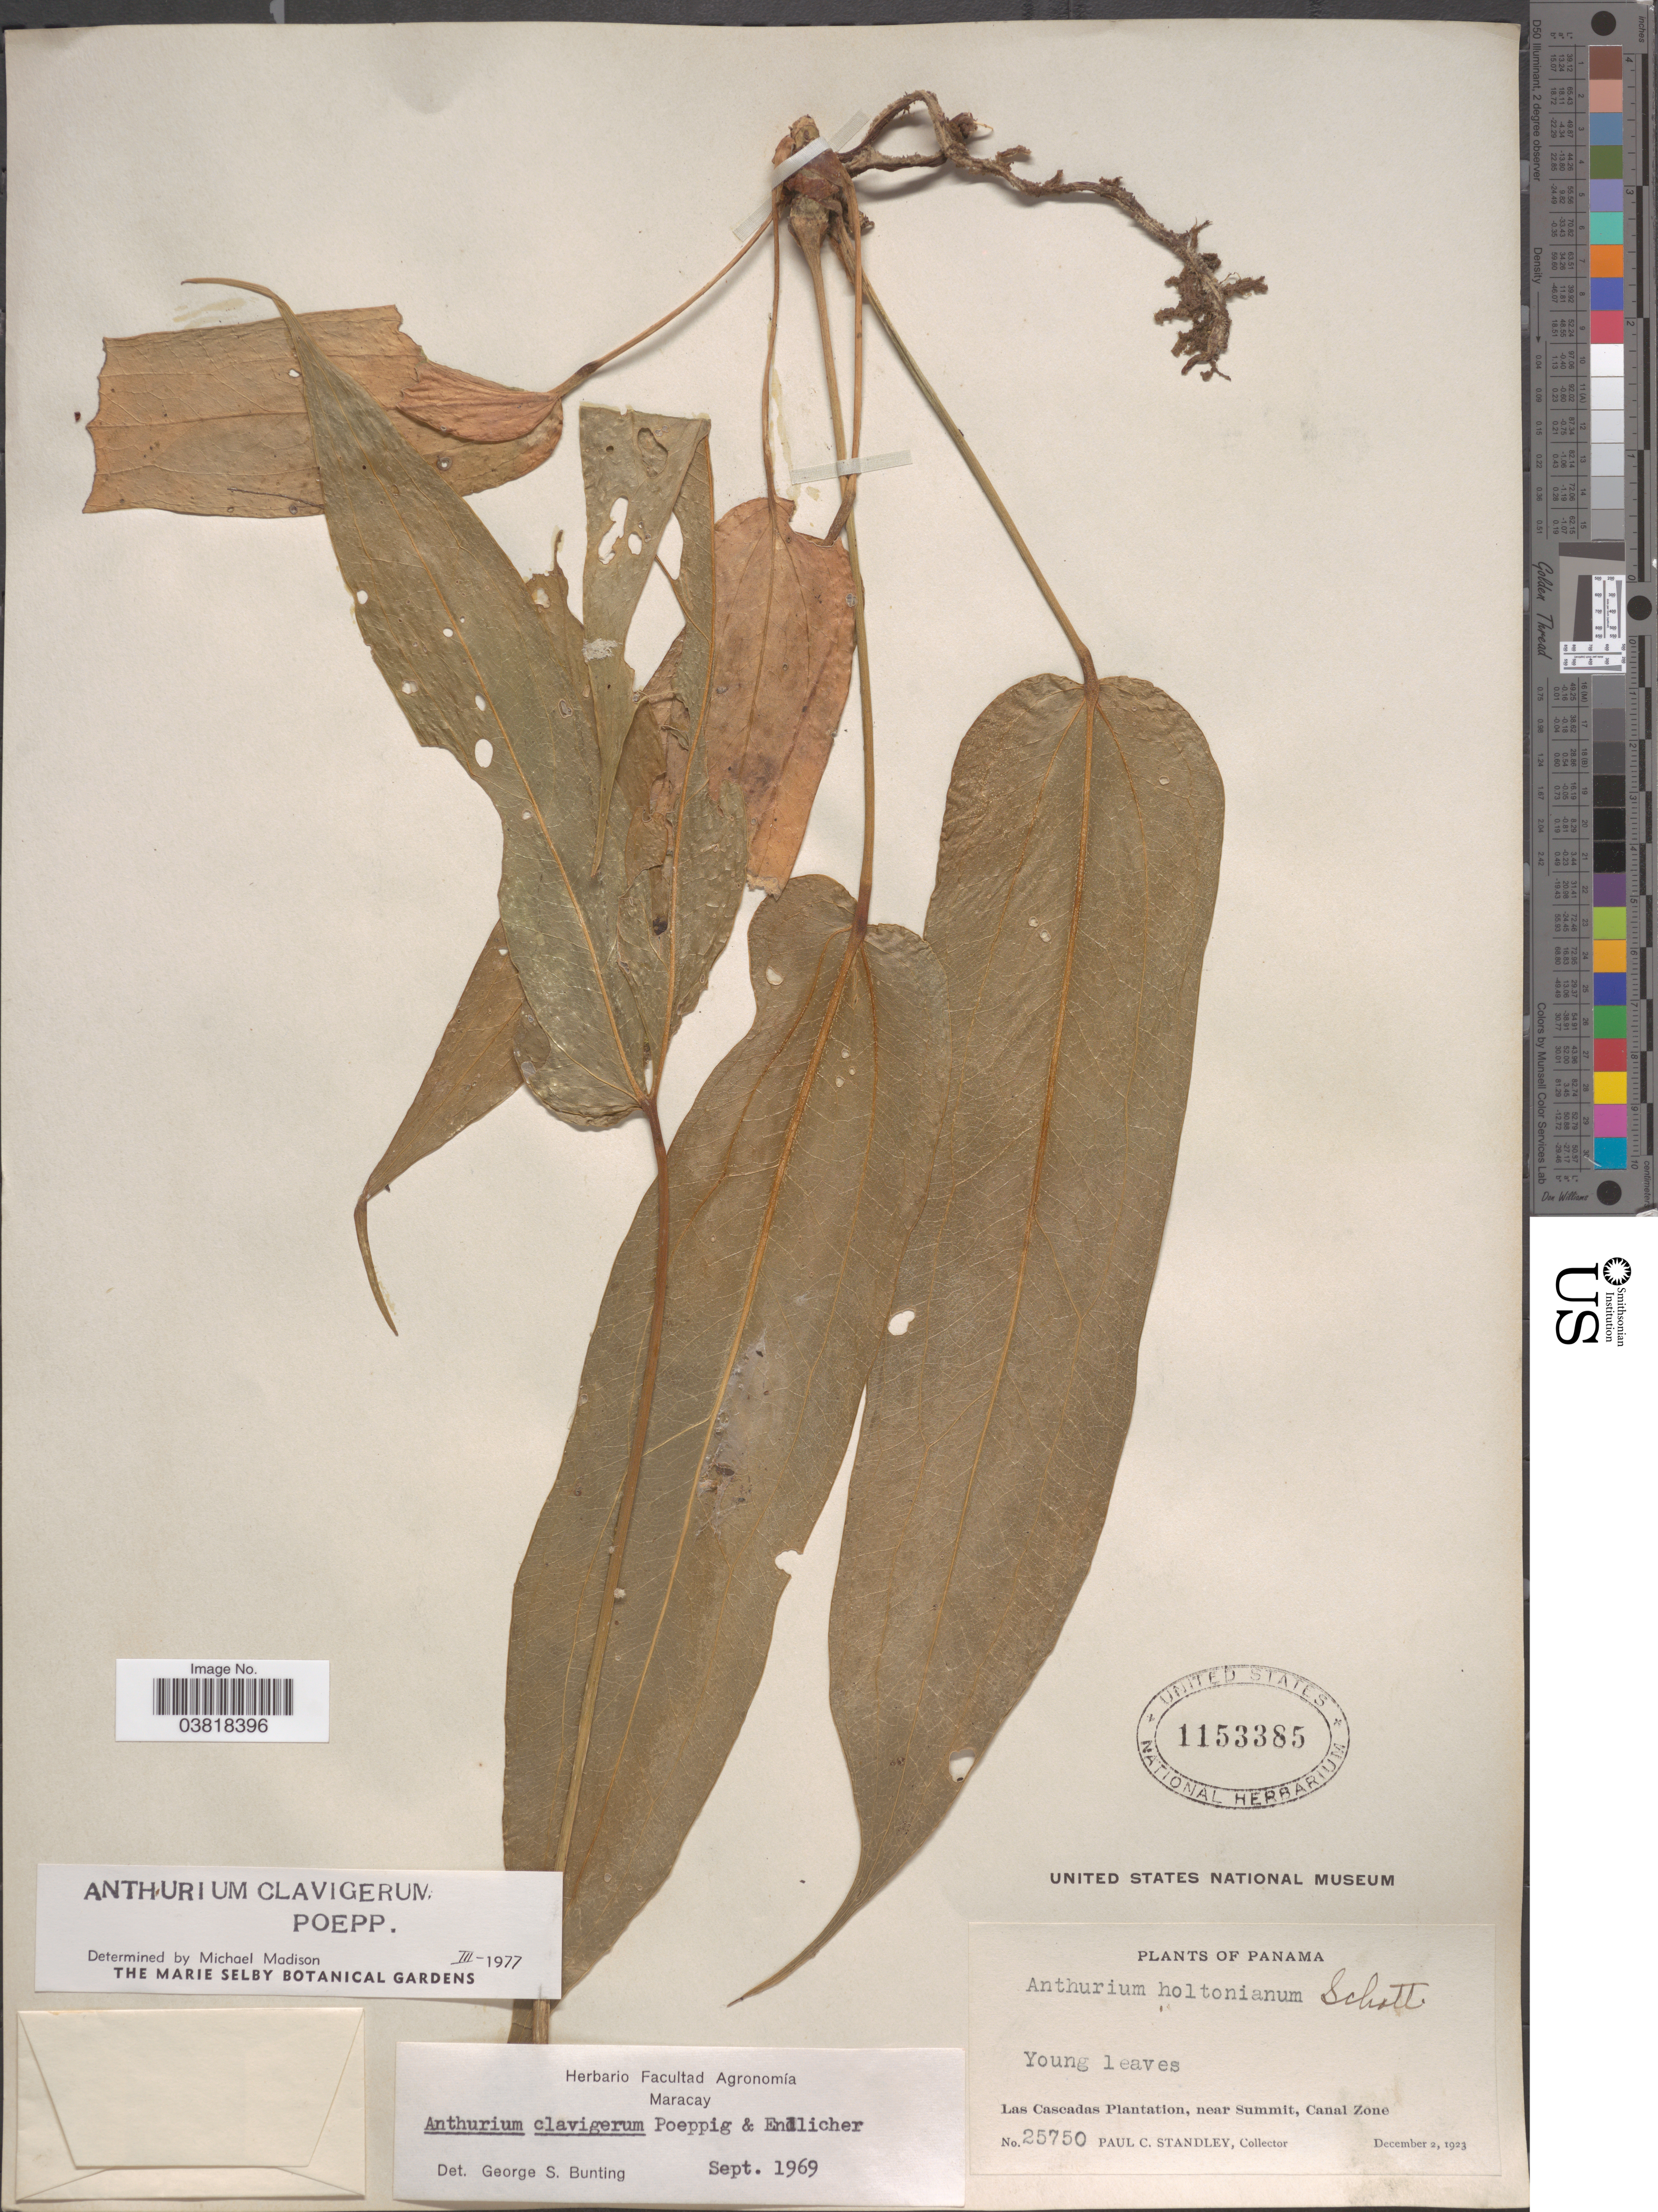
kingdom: Plantae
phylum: Tracheophyta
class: Liliopsida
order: Alismatales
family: Araceae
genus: Anthurium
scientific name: Anthurium clavigerum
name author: Poepp. & Endl.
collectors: P. C. Standley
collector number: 25750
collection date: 1923-12-02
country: Panama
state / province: Colón / Panamá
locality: Las Cascadas Plantation, near summit, Canal Zone.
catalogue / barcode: US 1153385